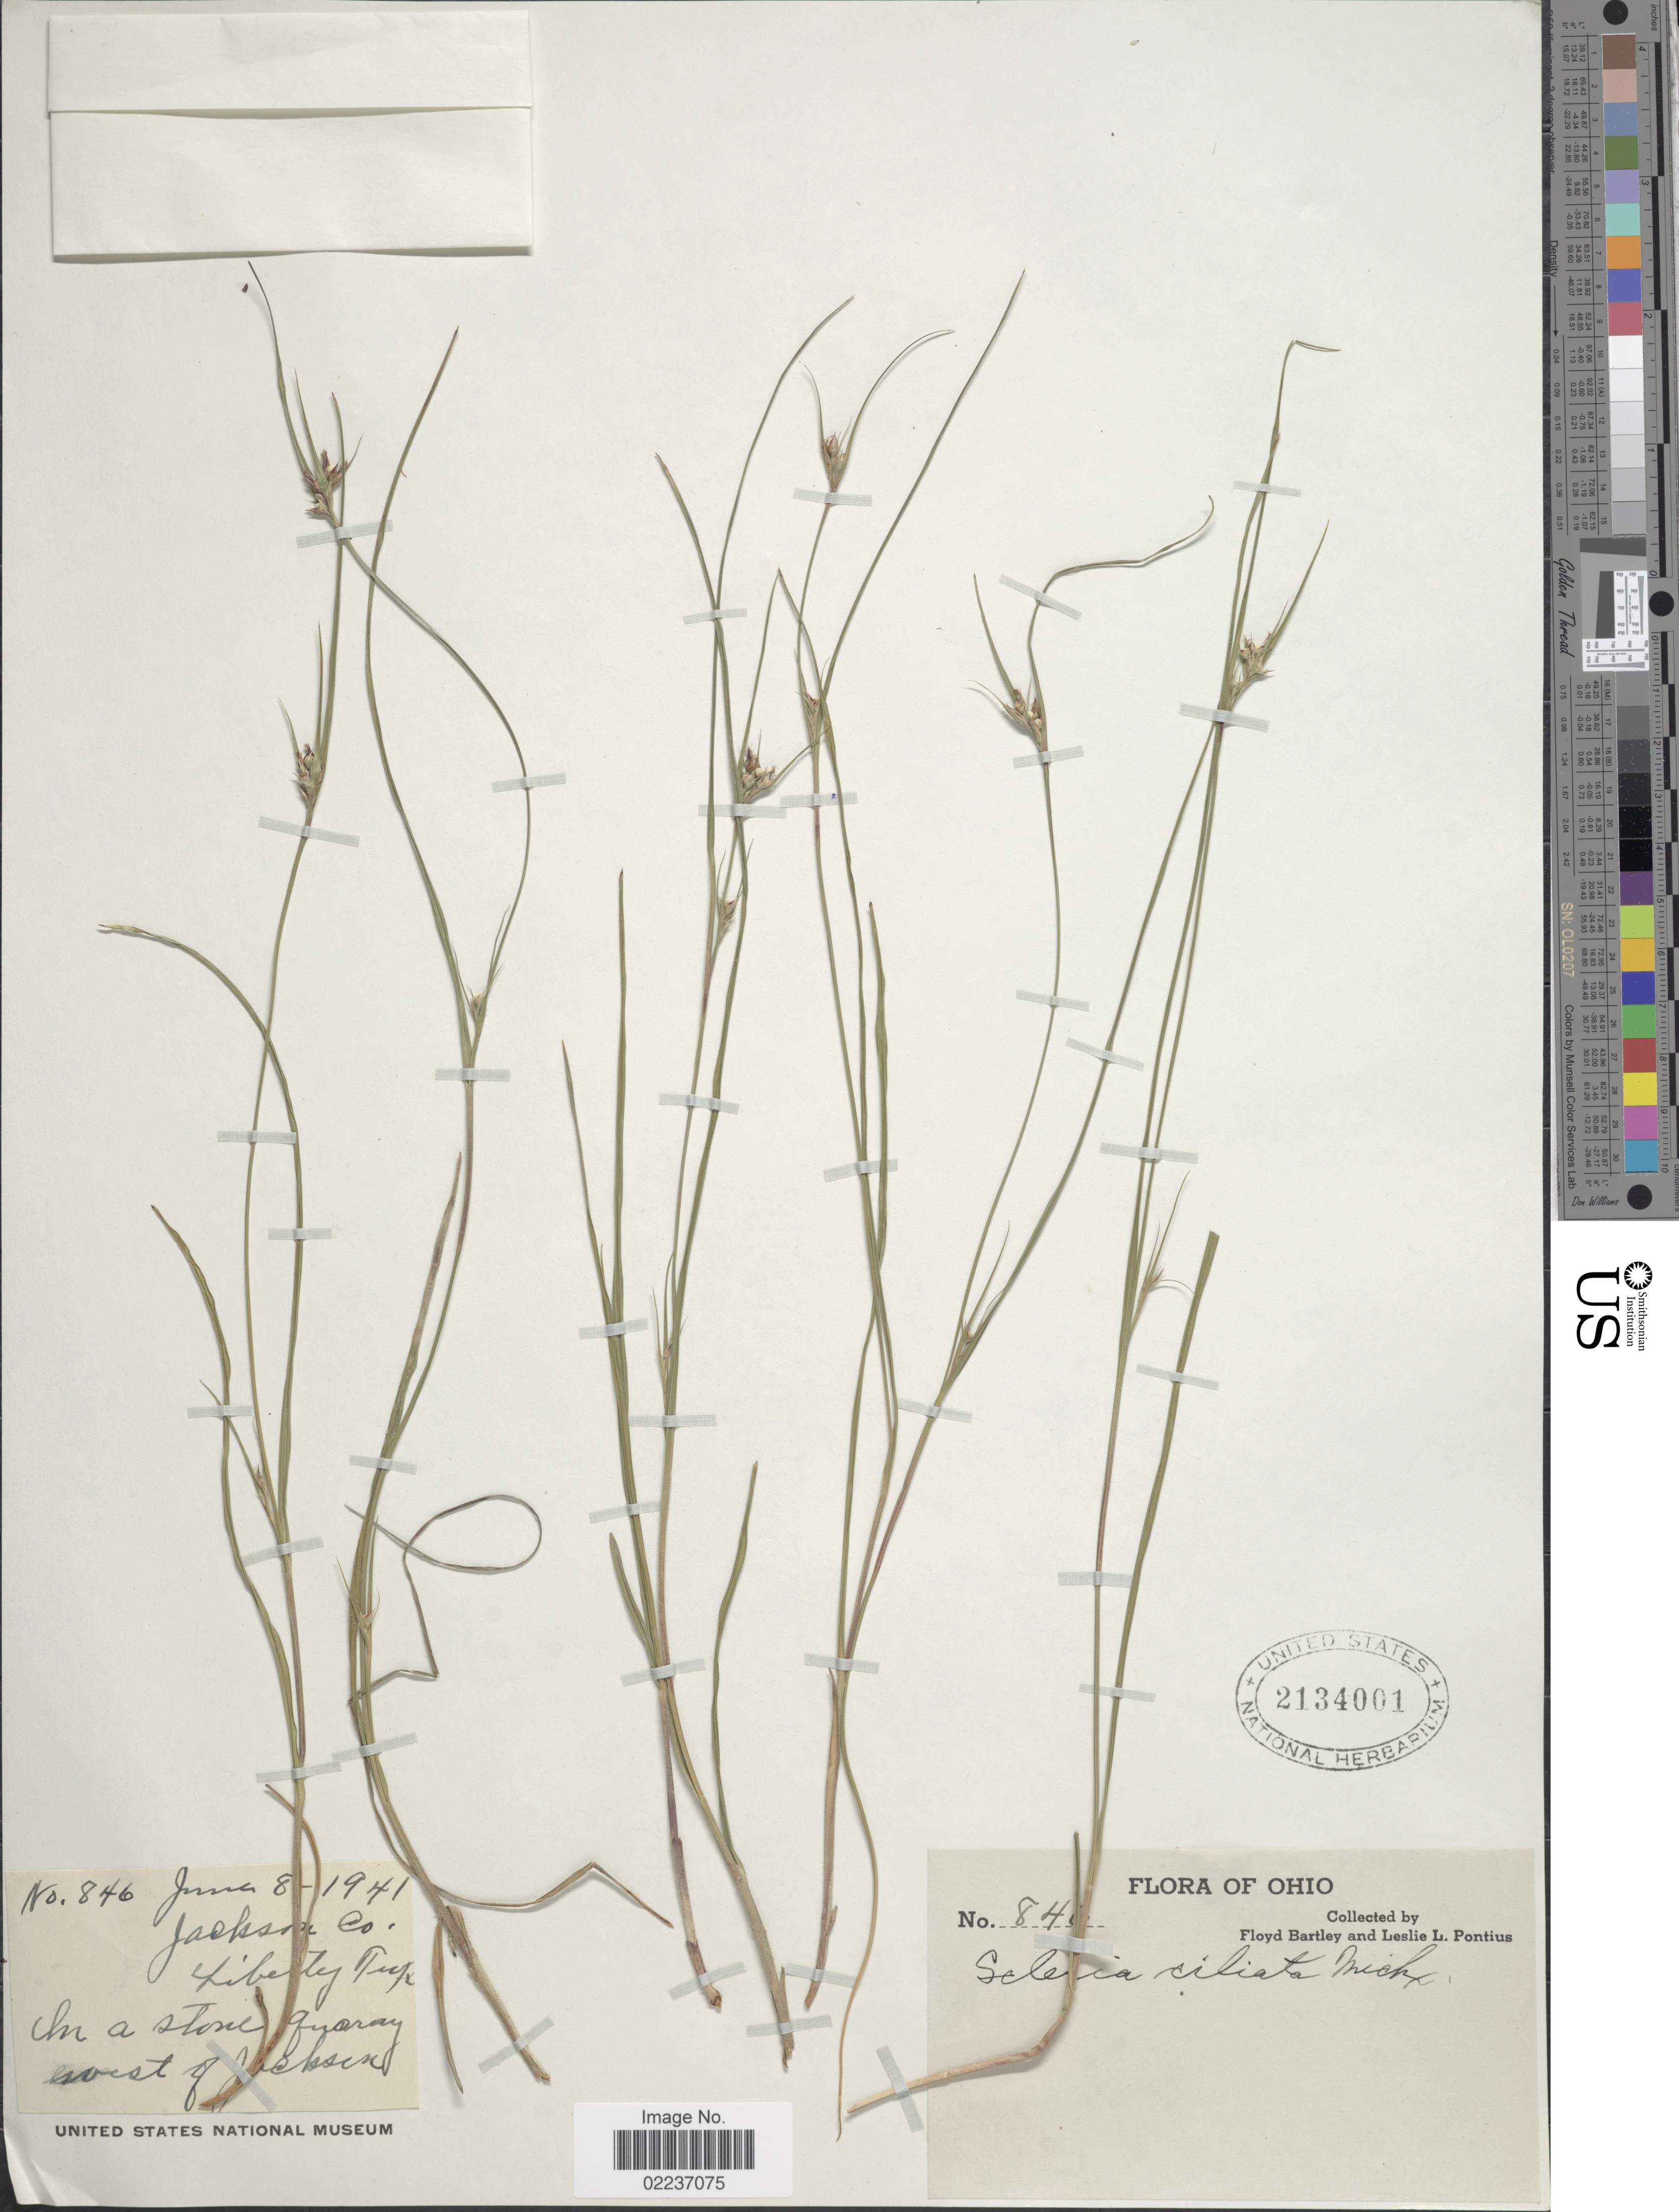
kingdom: Plantae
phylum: Tracheophyta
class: Liliopsida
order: Poales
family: Cyperaceae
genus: Scleria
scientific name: Scleria ciliata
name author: Michx.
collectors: F. Bartley & L. Pontius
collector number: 846*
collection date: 1941-06-08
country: United States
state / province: Ohio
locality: Jackson Co., Liberty Twp. In a stone quarry west of Jackson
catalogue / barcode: US 2134001